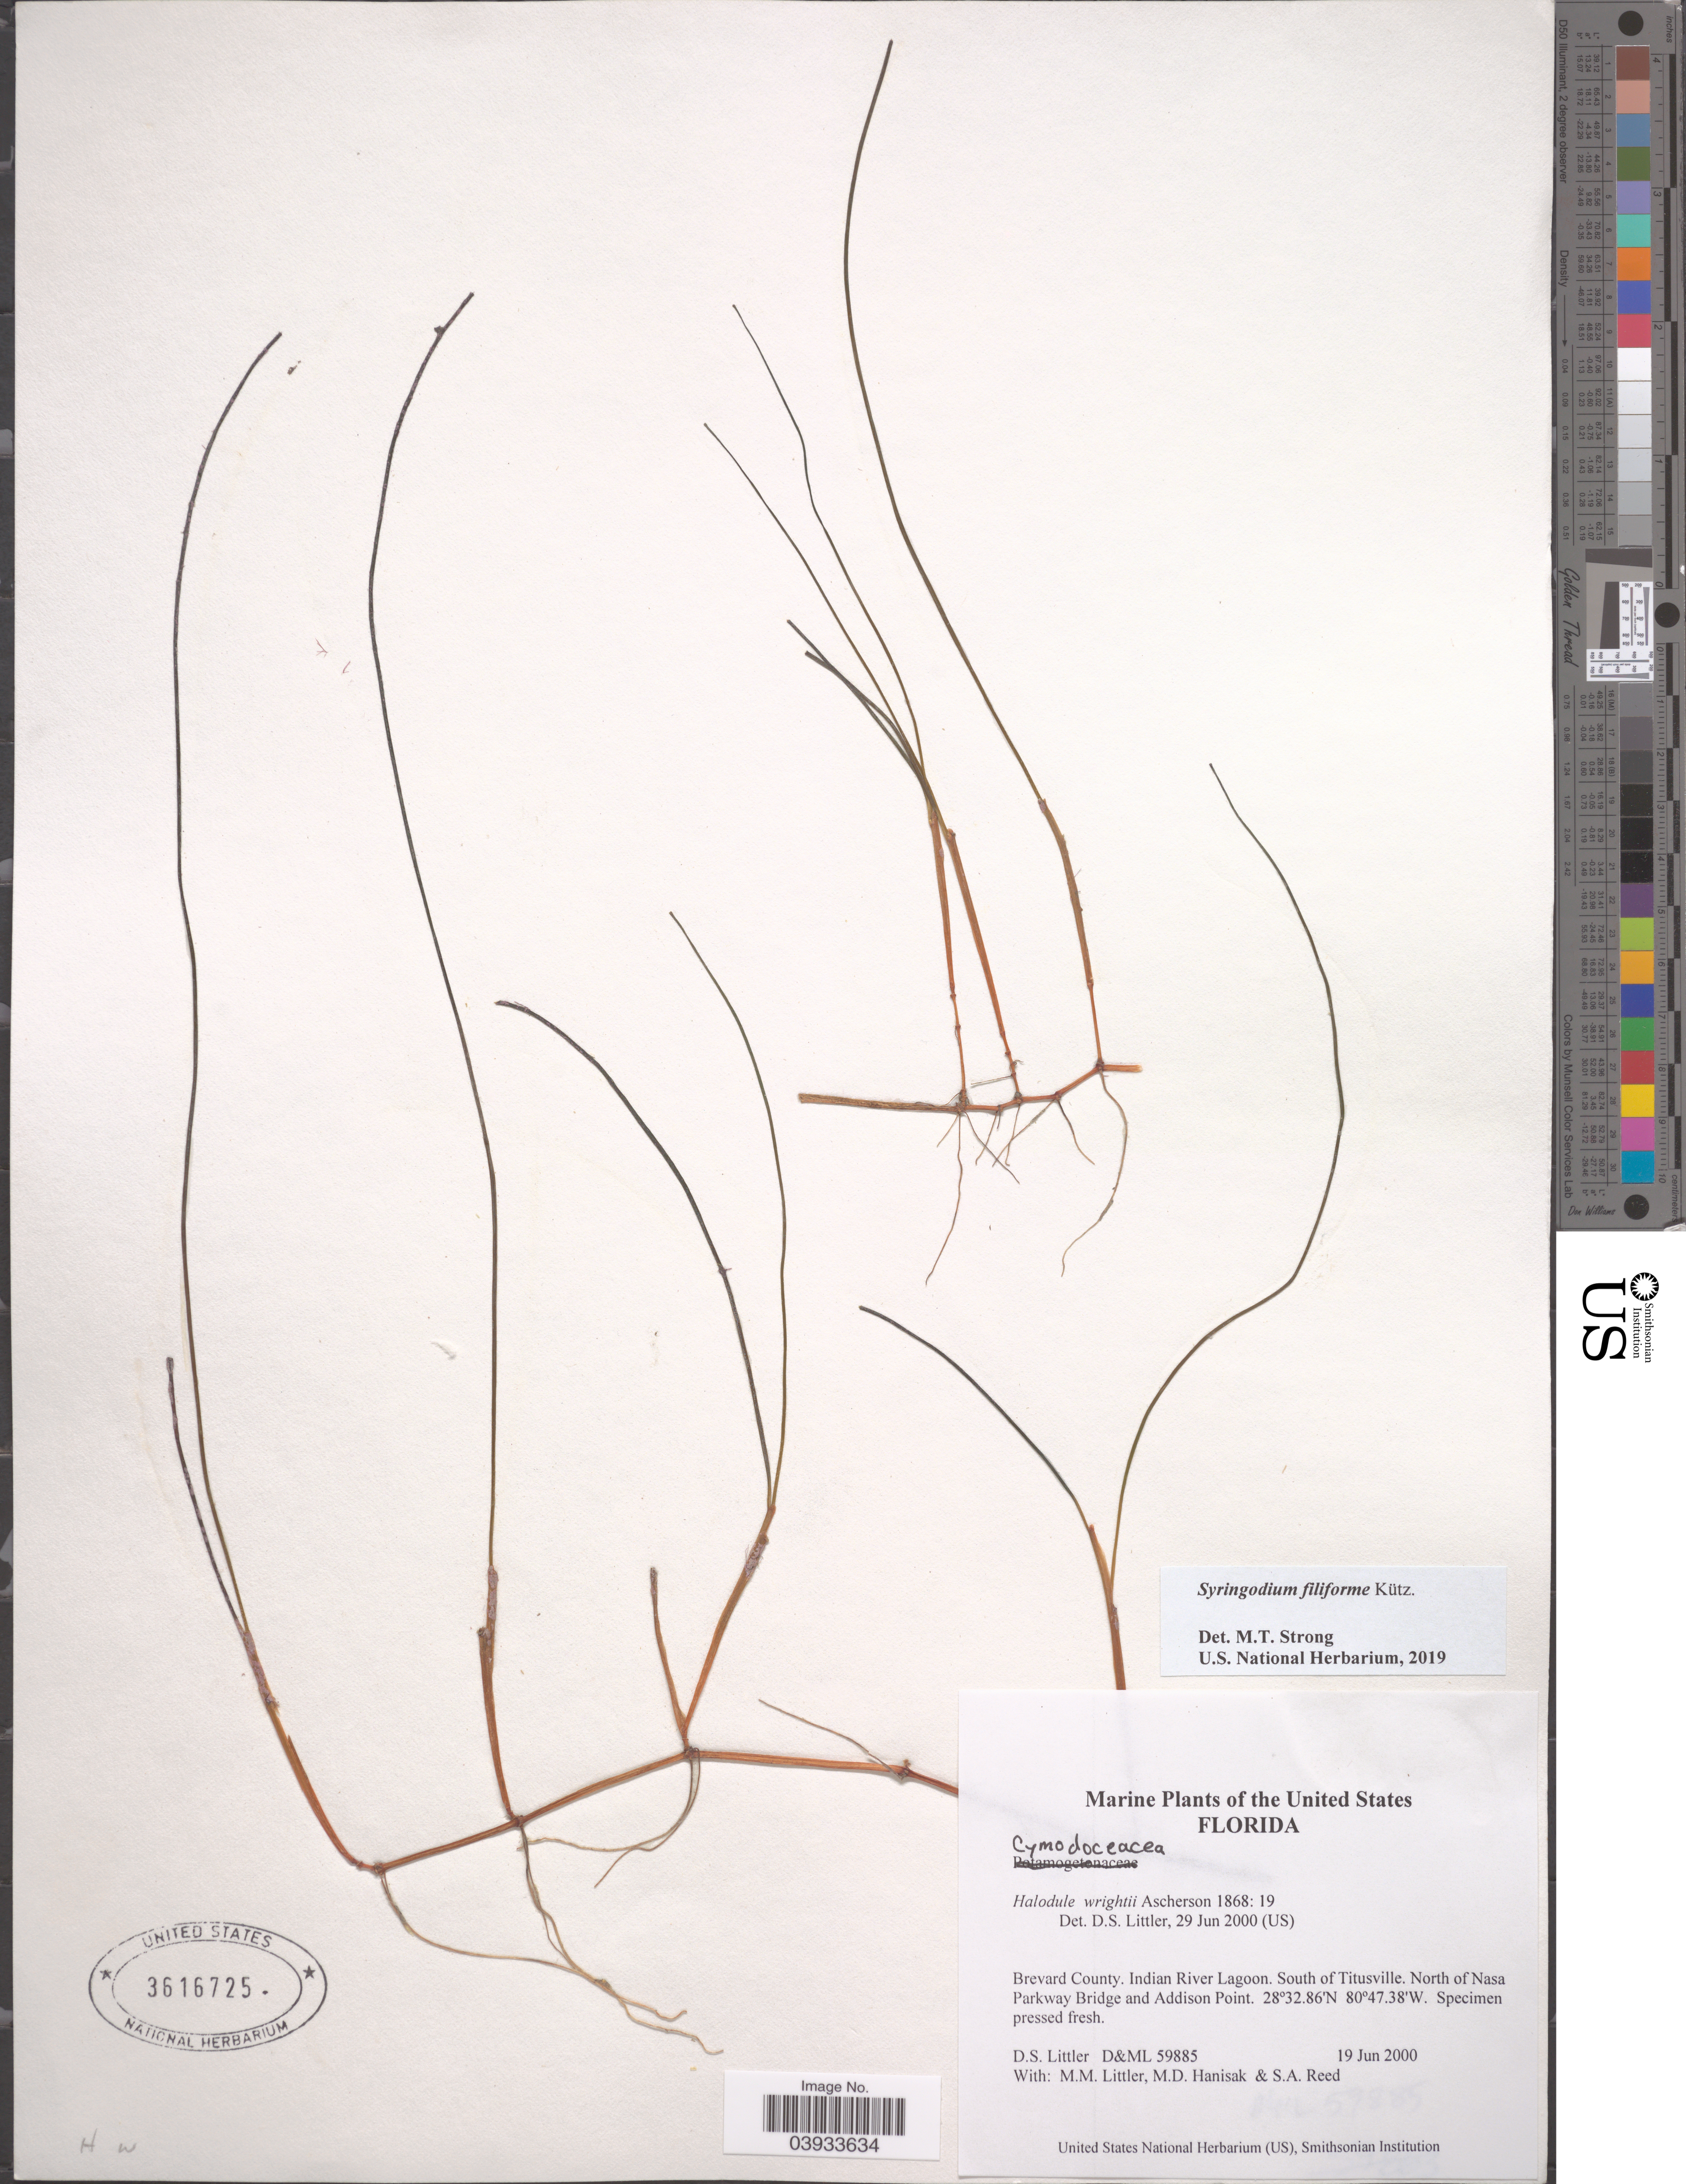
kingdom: Plantae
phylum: Tracheophyta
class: Liliopsida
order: Alismatales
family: Cymodoceaceae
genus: Syringodium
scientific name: Syringodium filiforme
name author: Kütz.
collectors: D. S. Littler, M. Hanisak & S. Reed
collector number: D&ML59885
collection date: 2000-06-19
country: United States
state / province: Florida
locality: Brevard County. Indian River Lagoon. South of Titusville. North of Nasa Parkway Bridge and Addison Point.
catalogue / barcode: US 3616725